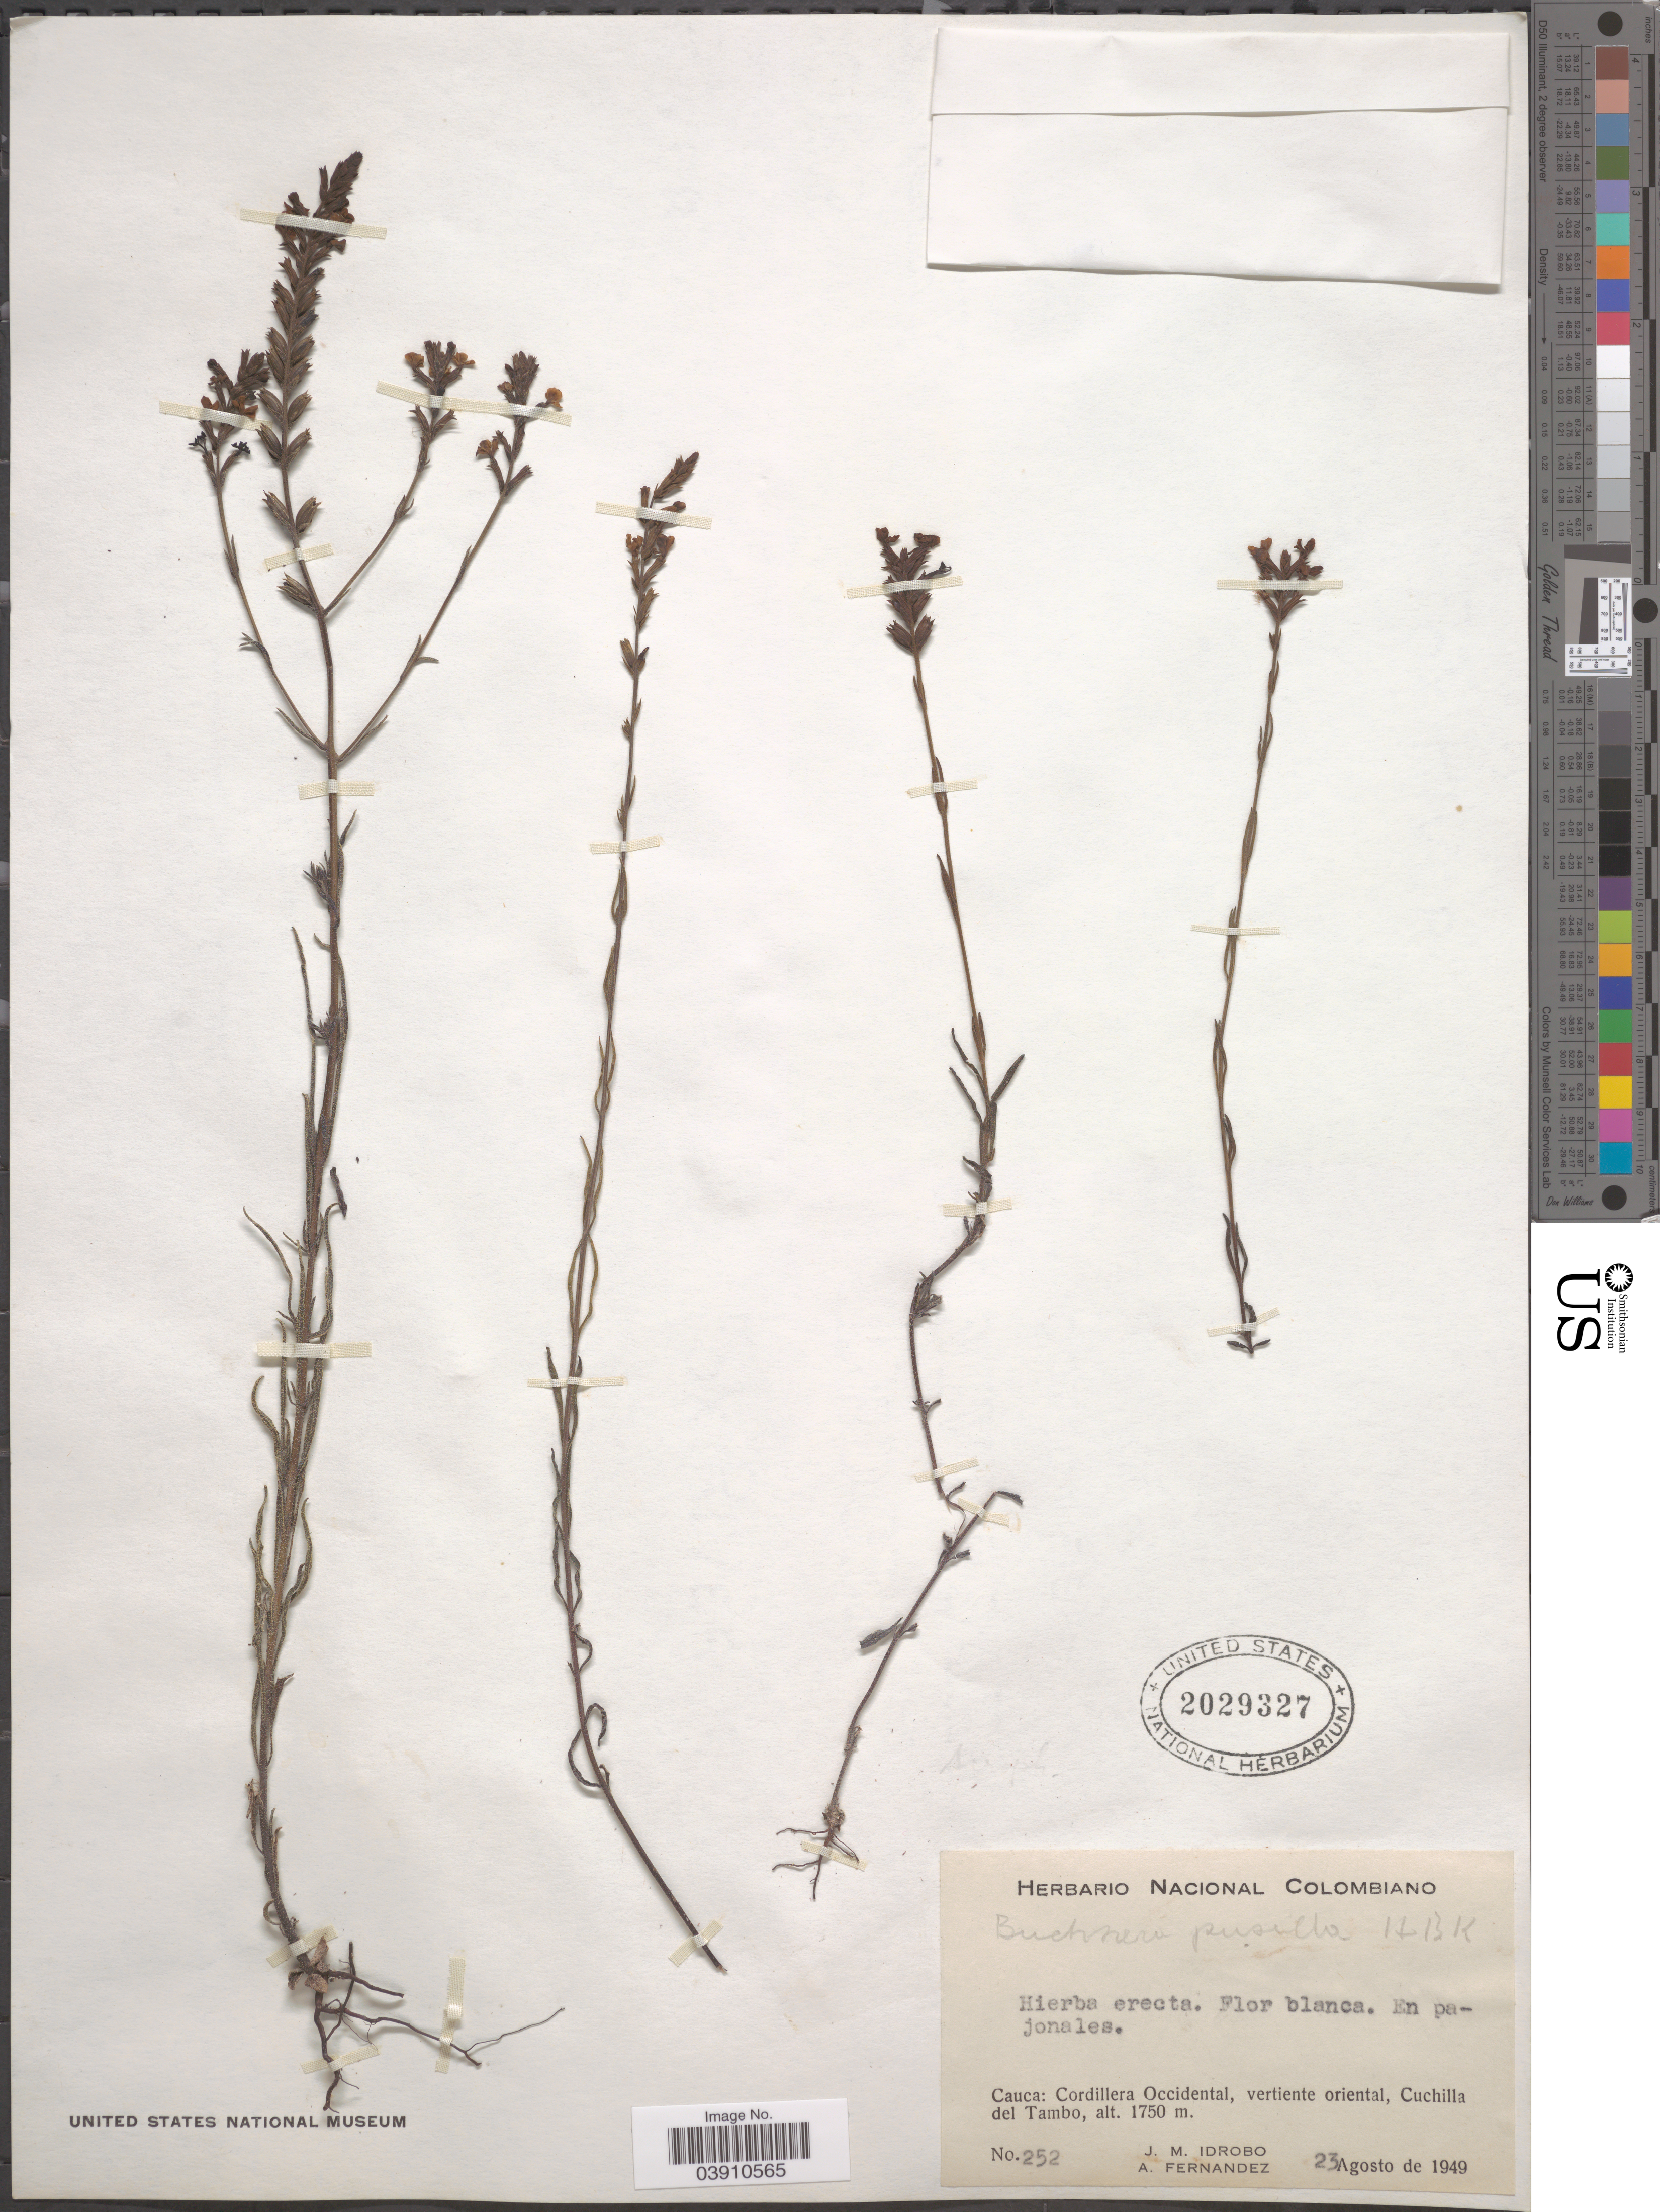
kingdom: Plantae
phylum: Tracheophyta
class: Magnoliopsida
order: Lamiales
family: Orobanchaceae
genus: Buchnera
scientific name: Buchnera pusilla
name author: Kunth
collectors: J. M. Idrobo & A. Fernandez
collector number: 252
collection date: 1949-08-23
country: Colombia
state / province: Cauca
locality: Cordillera Occidental, vertiente oriental, Cuchilla del Tambo.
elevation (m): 1750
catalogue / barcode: US 2029327